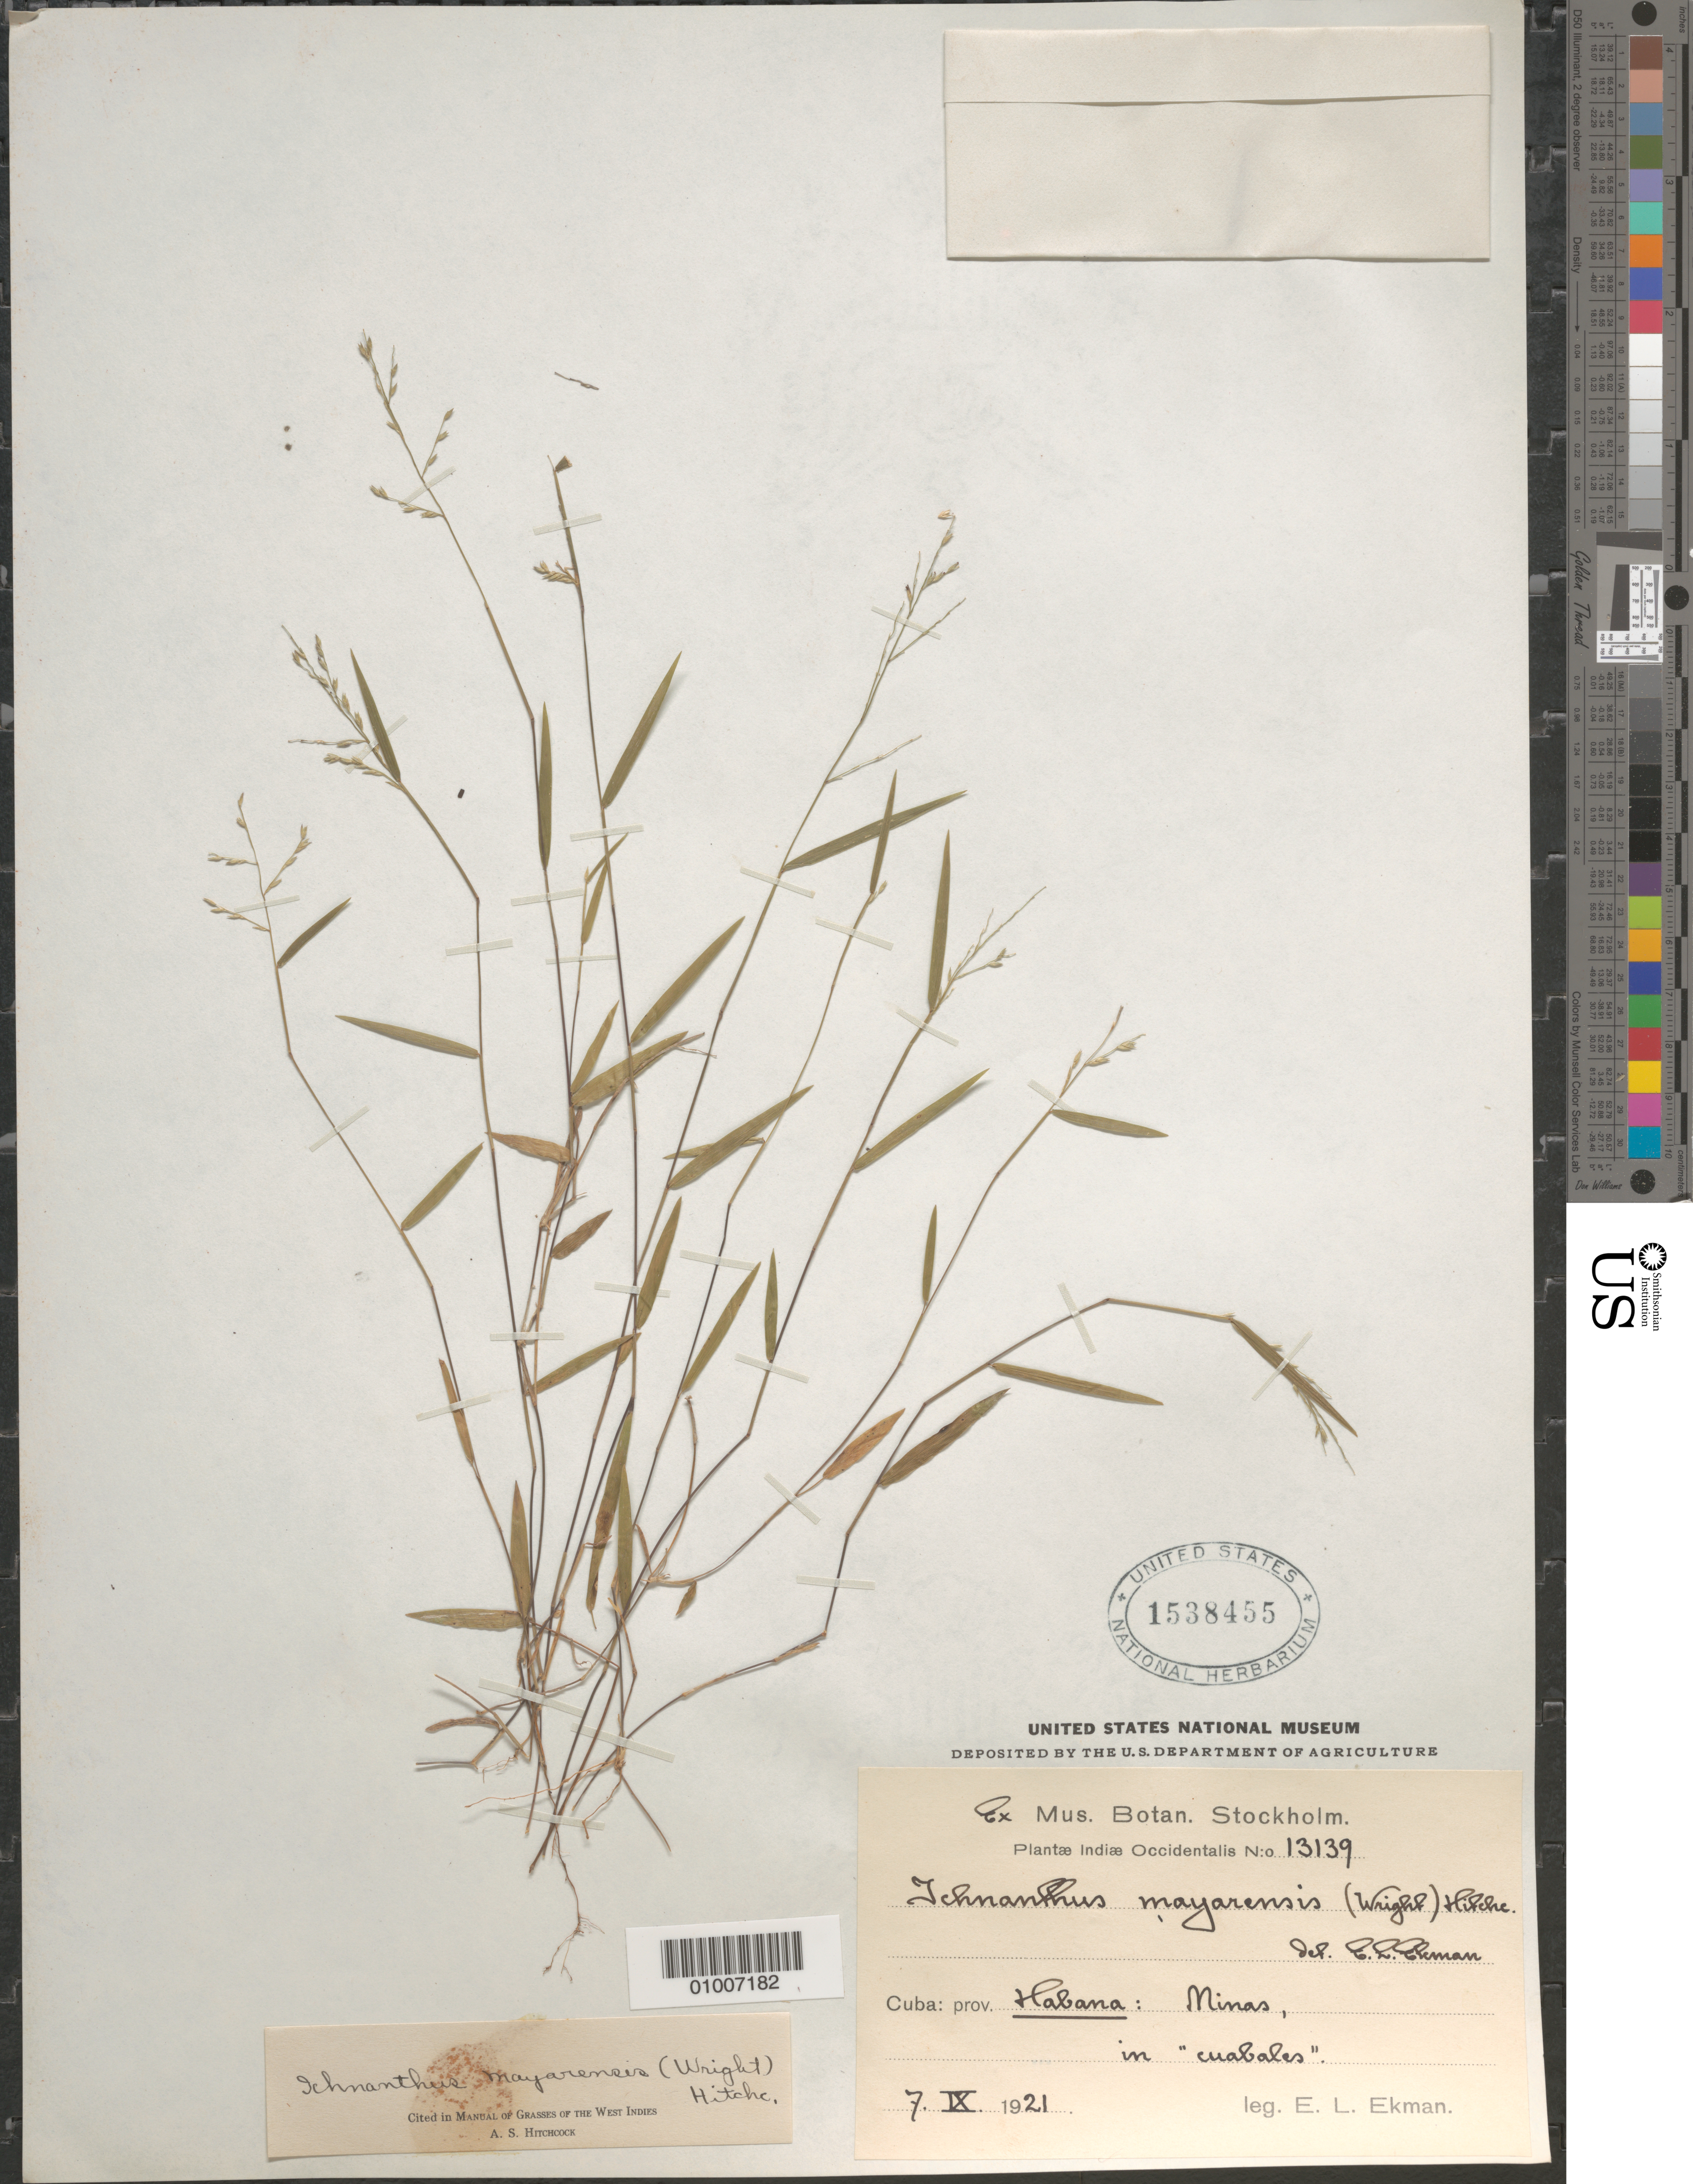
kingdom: Plantae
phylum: Tracheophyta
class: Liliopsida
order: Poales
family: Poaceae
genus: Ichnanthus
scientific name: Ichnanthus mayarensis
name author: (C. Wright) Hitchc.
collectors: E. L. Ekman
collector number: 13139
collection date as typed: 07 Sep 1921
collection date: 1921-09-07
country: Cuba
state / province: La Habana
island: Cuba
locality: Habana, Minas, in "cuabales"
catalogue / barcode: US 1538455